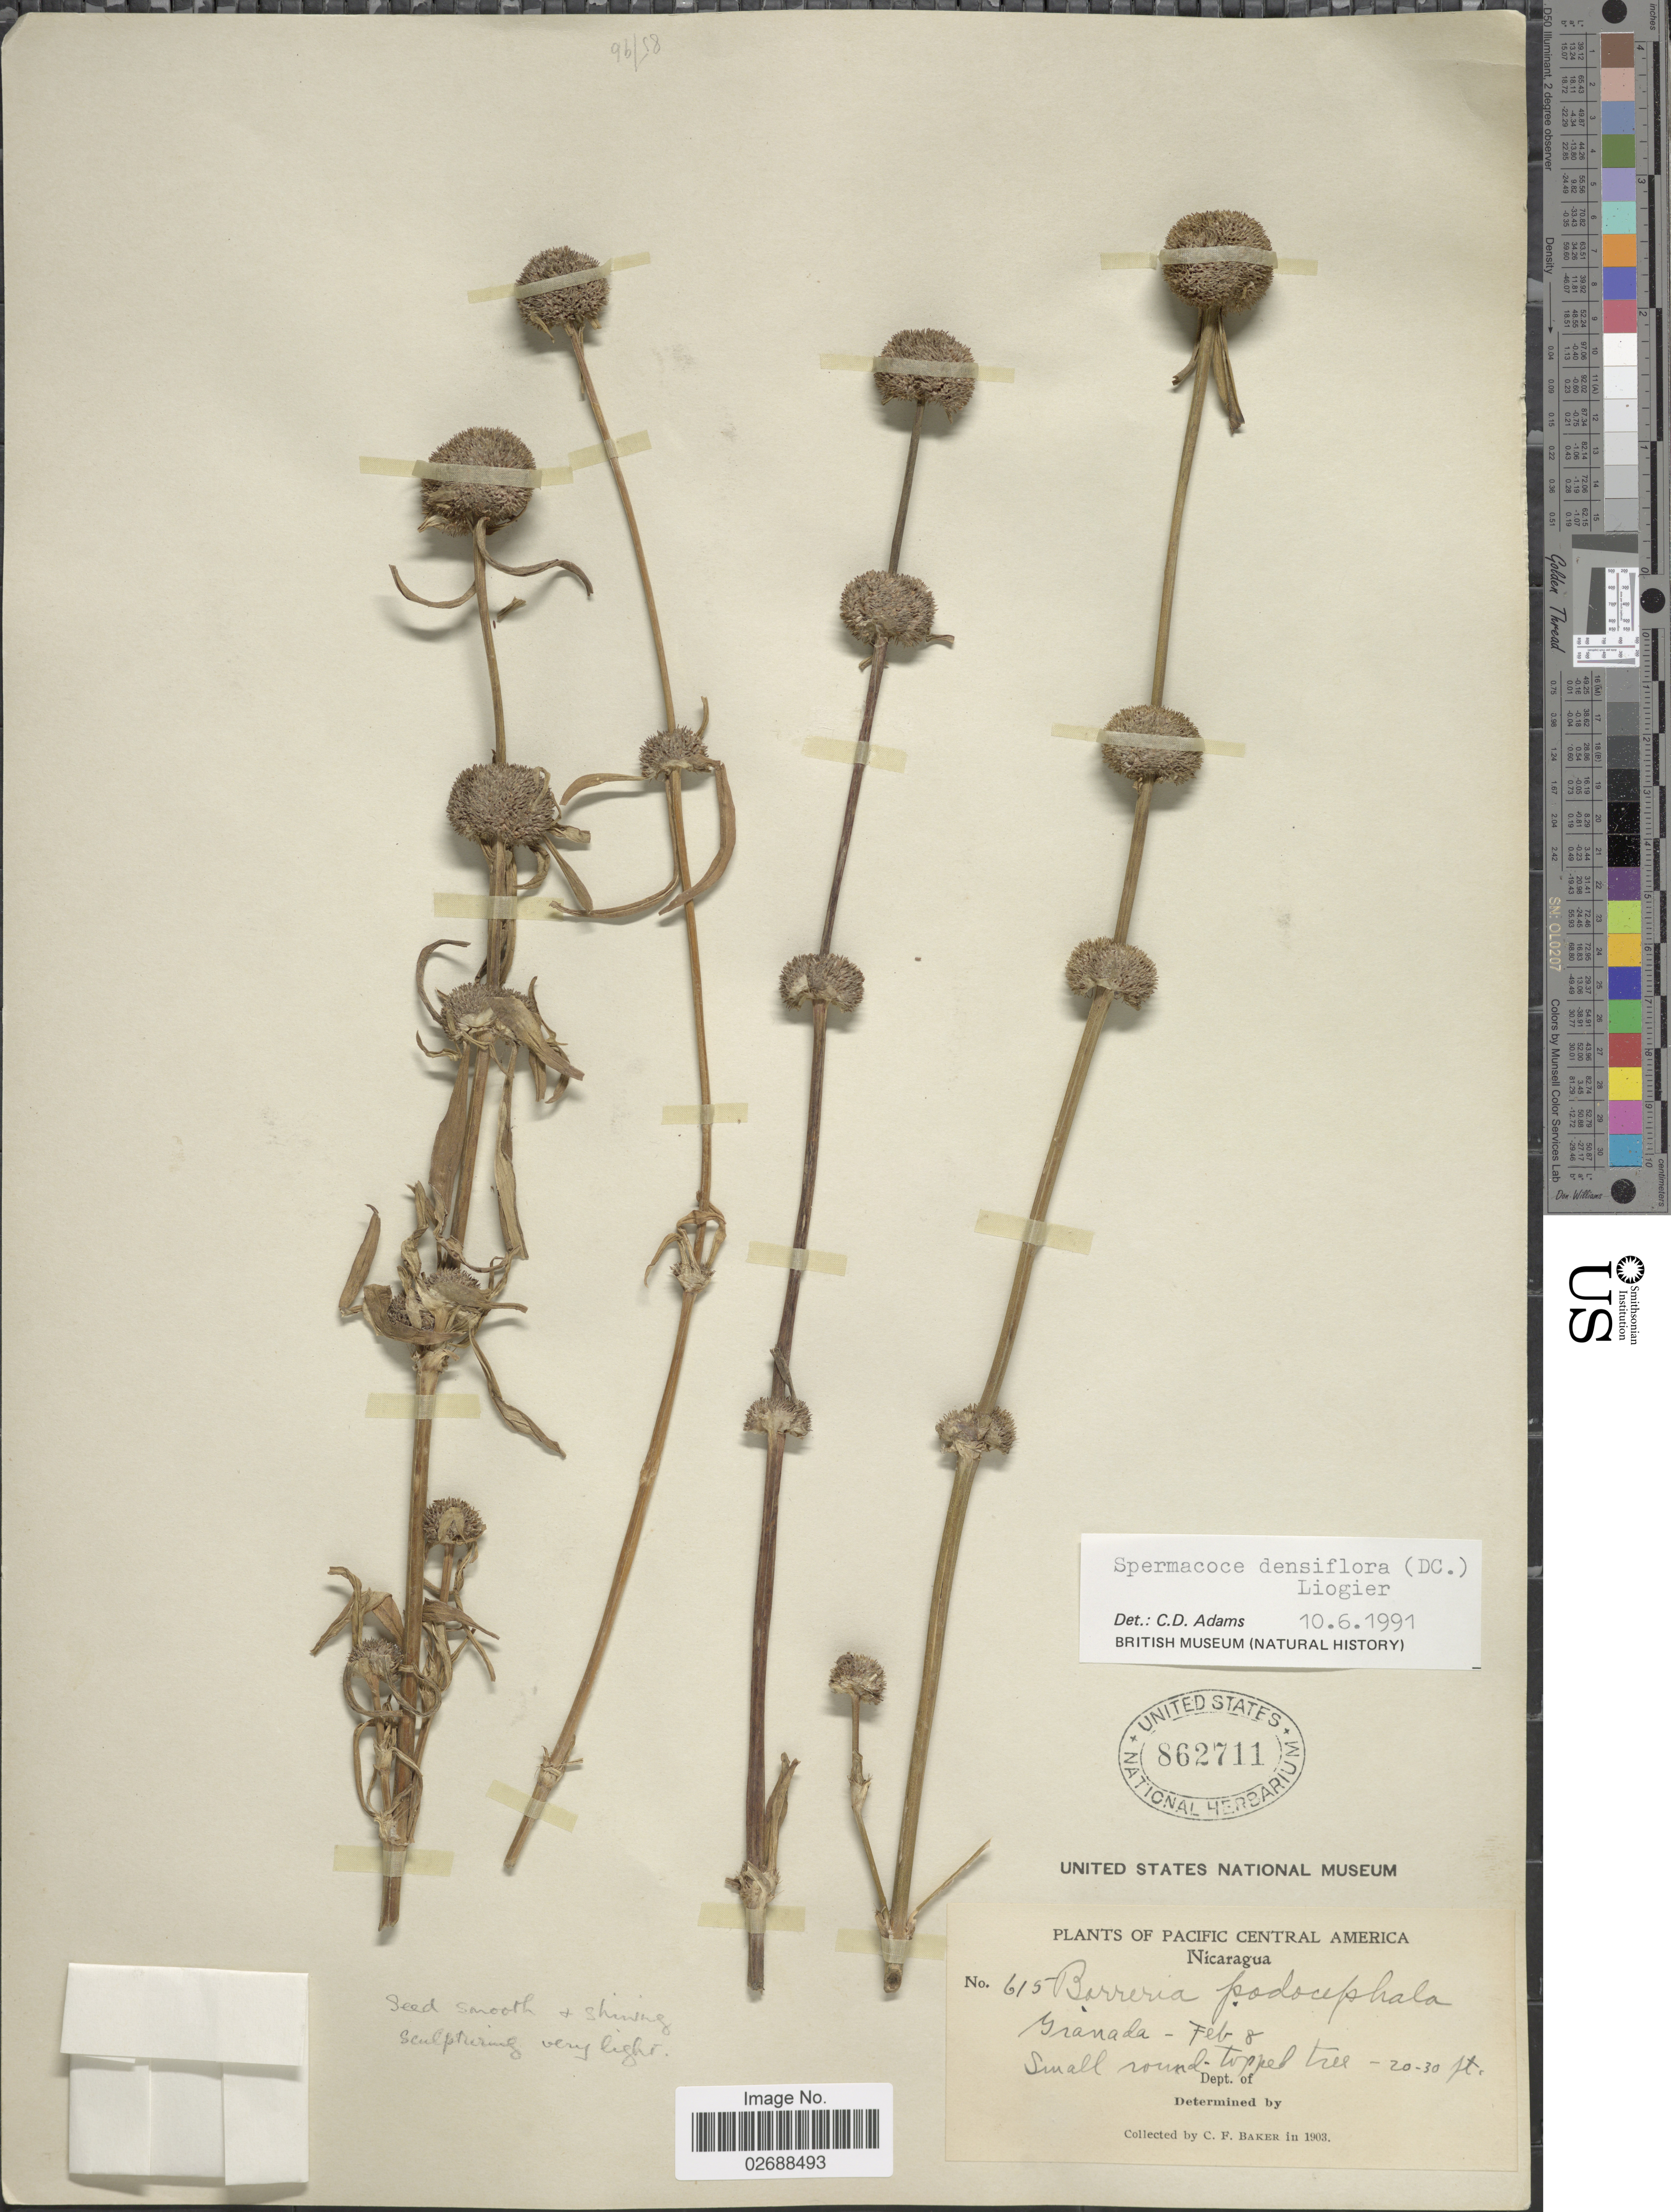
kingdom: Plantae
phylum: Tracheophyta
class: Magnoliopsida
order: Gentianales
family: Rubiaceae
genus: Spermacoce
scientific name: Spermacoce densiflora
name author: (DC.) Alain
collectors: C. F. Baker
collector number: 615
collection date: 1903-02-08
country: Nicaragua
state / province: Granada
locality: Pacific Central America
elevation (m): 6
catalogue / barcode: US 862711